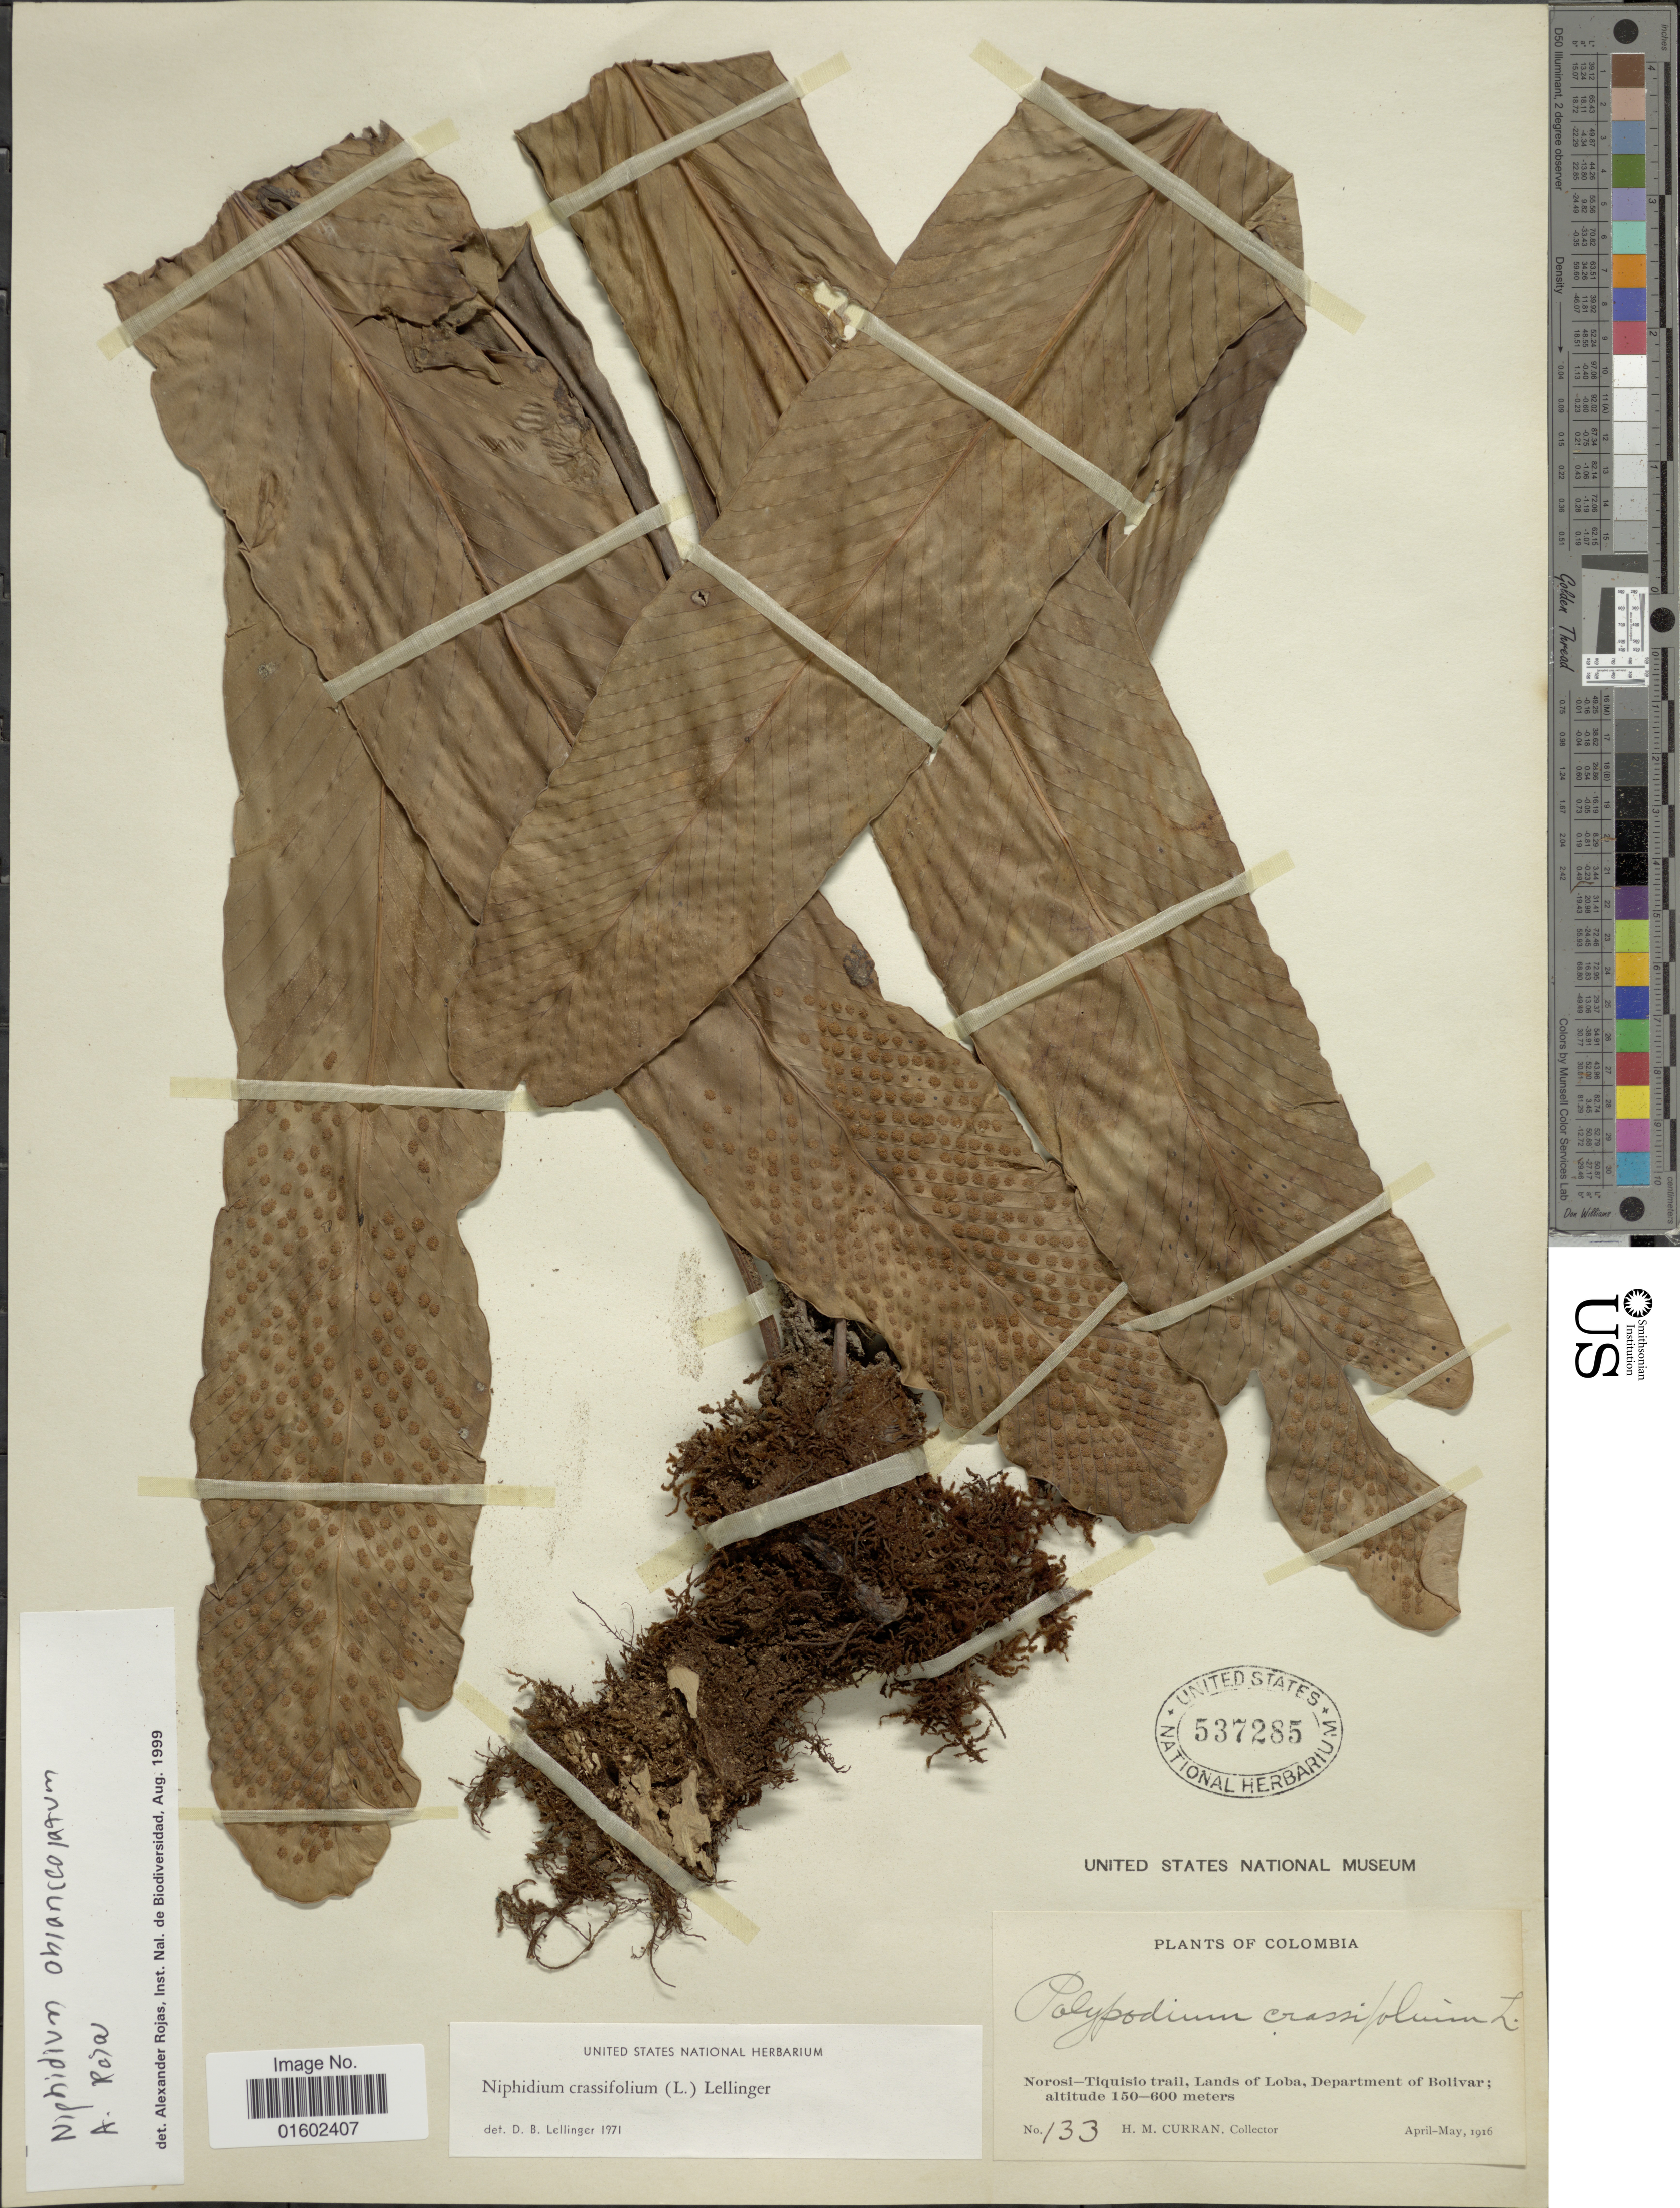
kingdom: Plantae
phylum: Tracheophyta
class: Polypodiopsida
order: Polypodiales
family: Polypodiaceae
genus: Niphidium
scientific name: Niphidium crassifolium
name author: (L.) Lellinger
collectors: H. M. Curran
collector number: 133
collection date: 1916-04/1916-05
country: Colombia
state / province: Bolívar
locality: Norosi-Tiquisio trail, Lands of Loba, Department of Bolivar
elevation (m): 150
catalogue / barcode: US 537285